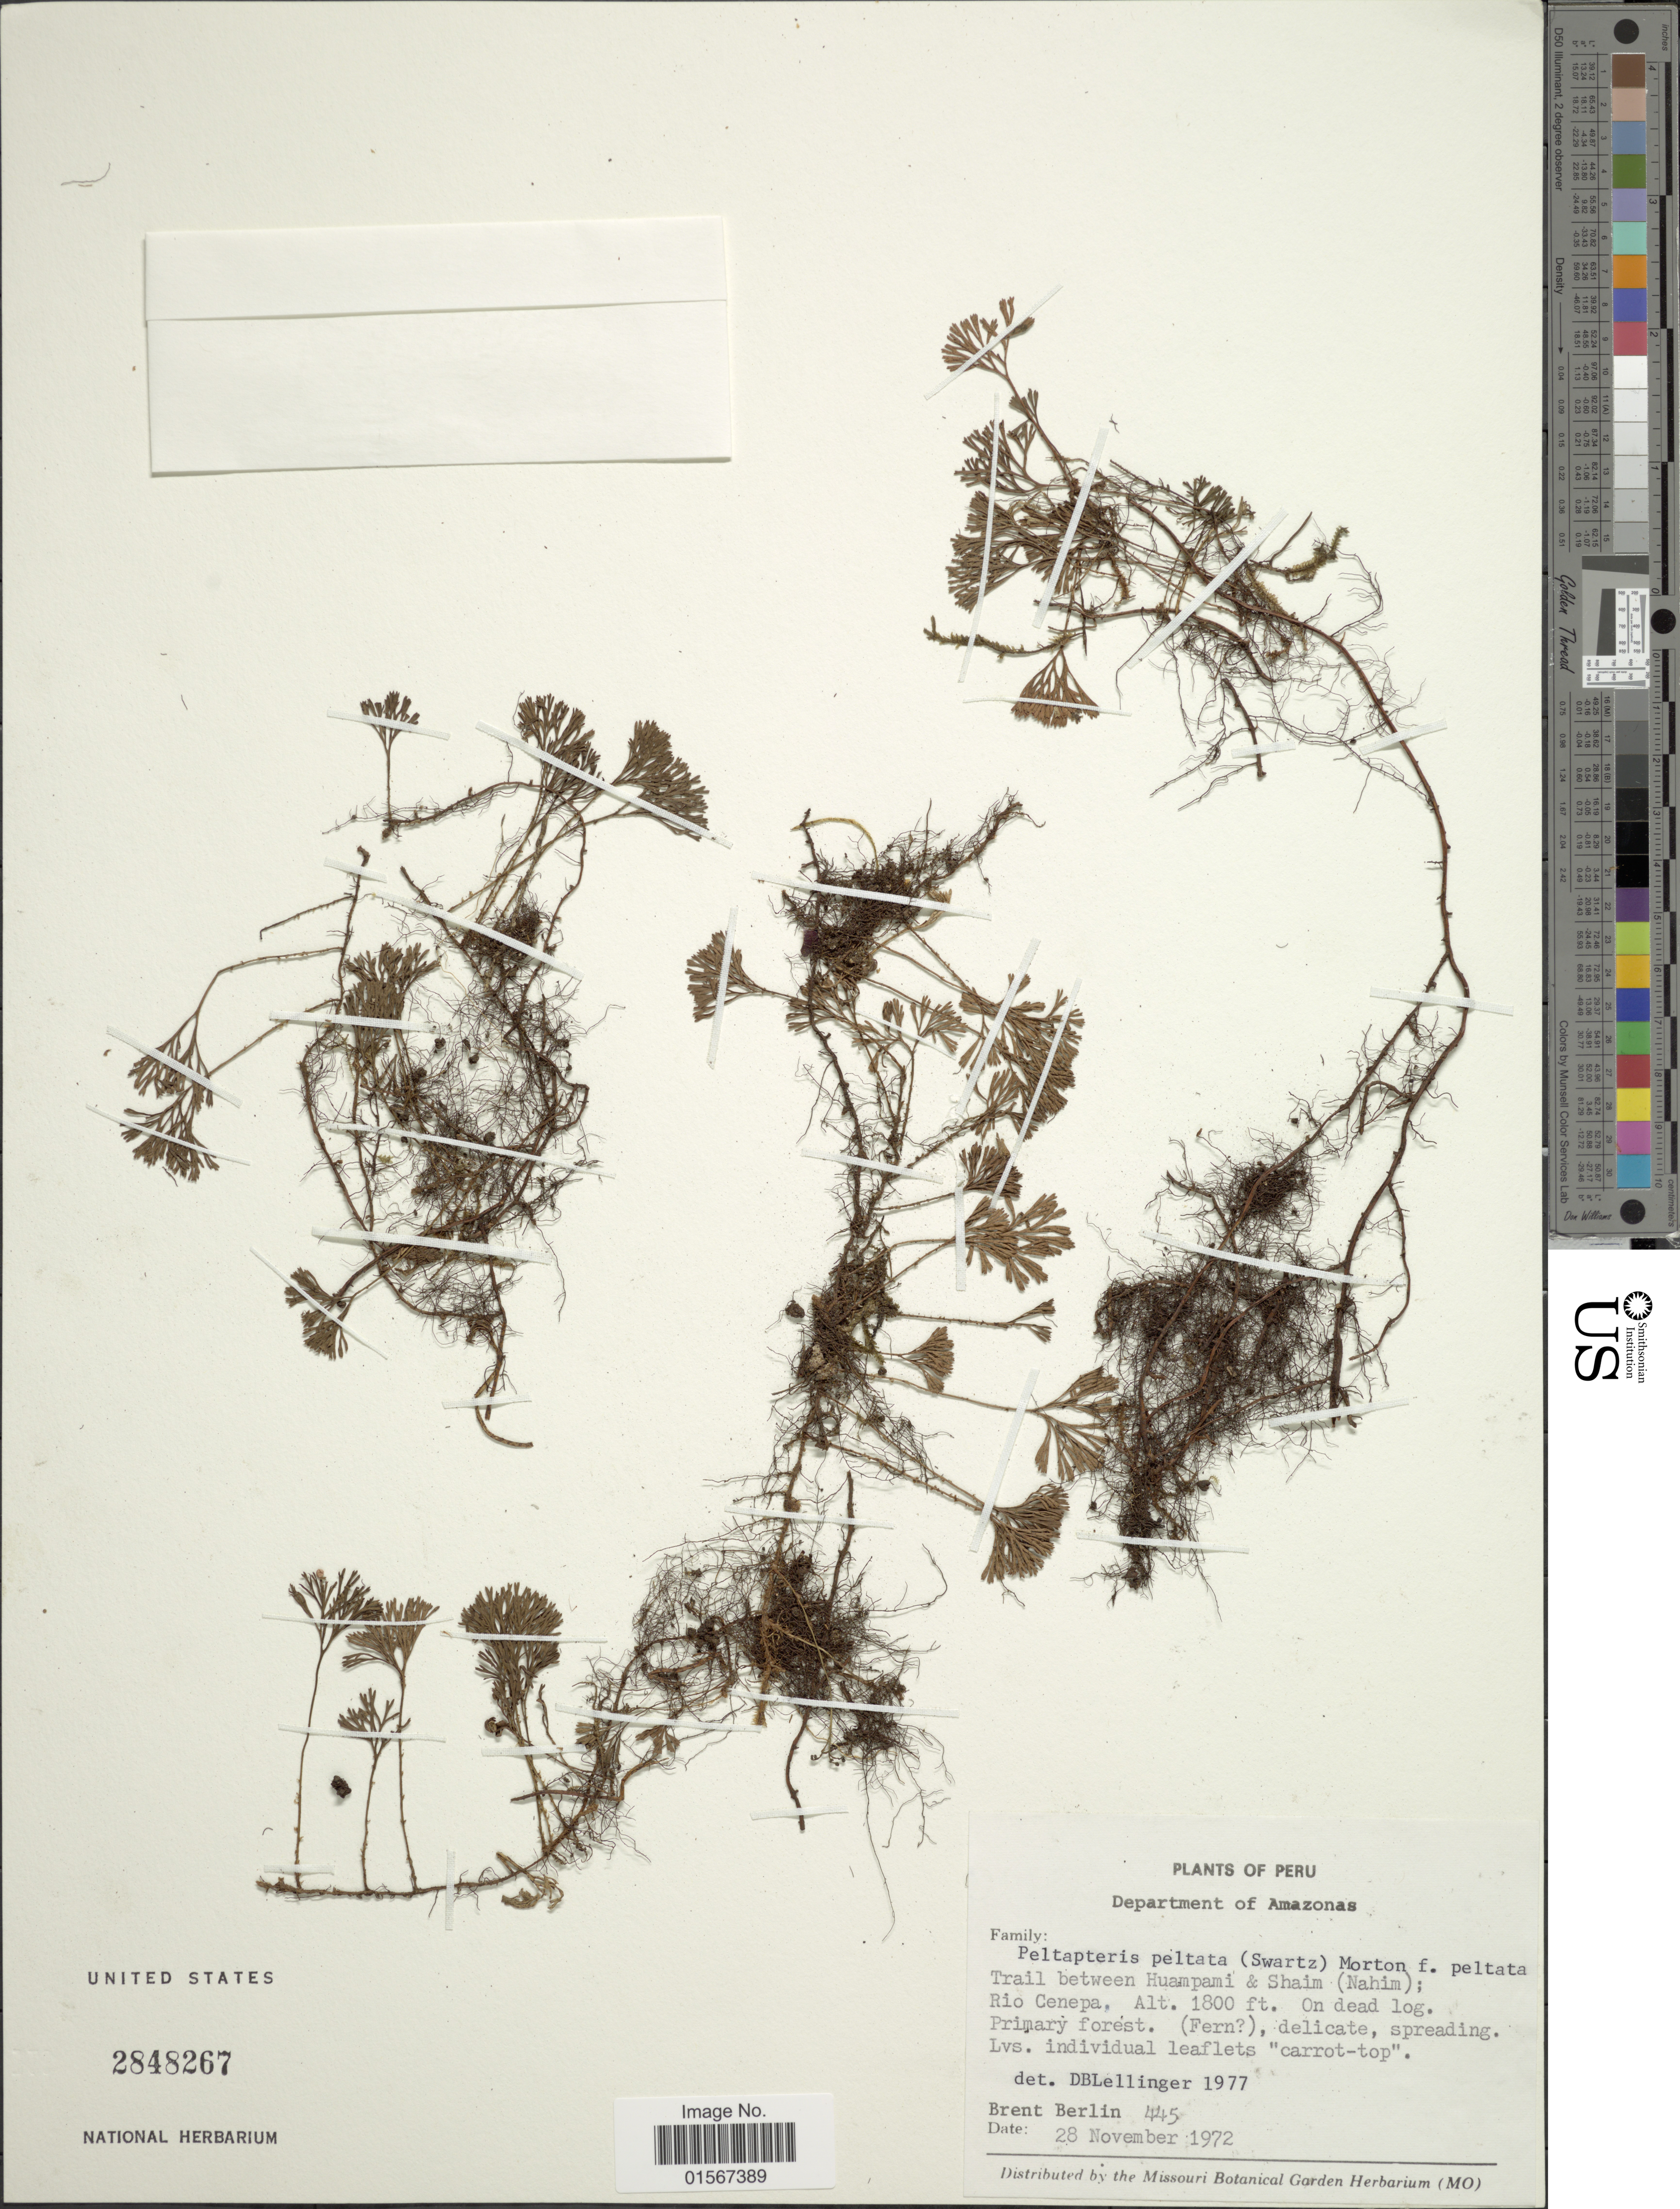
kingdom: Plantae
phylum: Tracheophyta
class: Polypodiopsida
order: Polypodiales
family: Dryopteridaceae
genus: Elaphoglossum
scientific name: Elaphoglossum peltatum f. peltatum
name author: (Sw.) Urb.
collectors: B. Berlin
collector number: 445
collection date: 1972-11-28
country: Peru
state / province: Amazonas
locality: Peru, Department of Amazonas, trail between Huampami & Shaim (Nahim); Rio Cenepa.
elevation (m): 549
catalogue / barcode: US 2848267